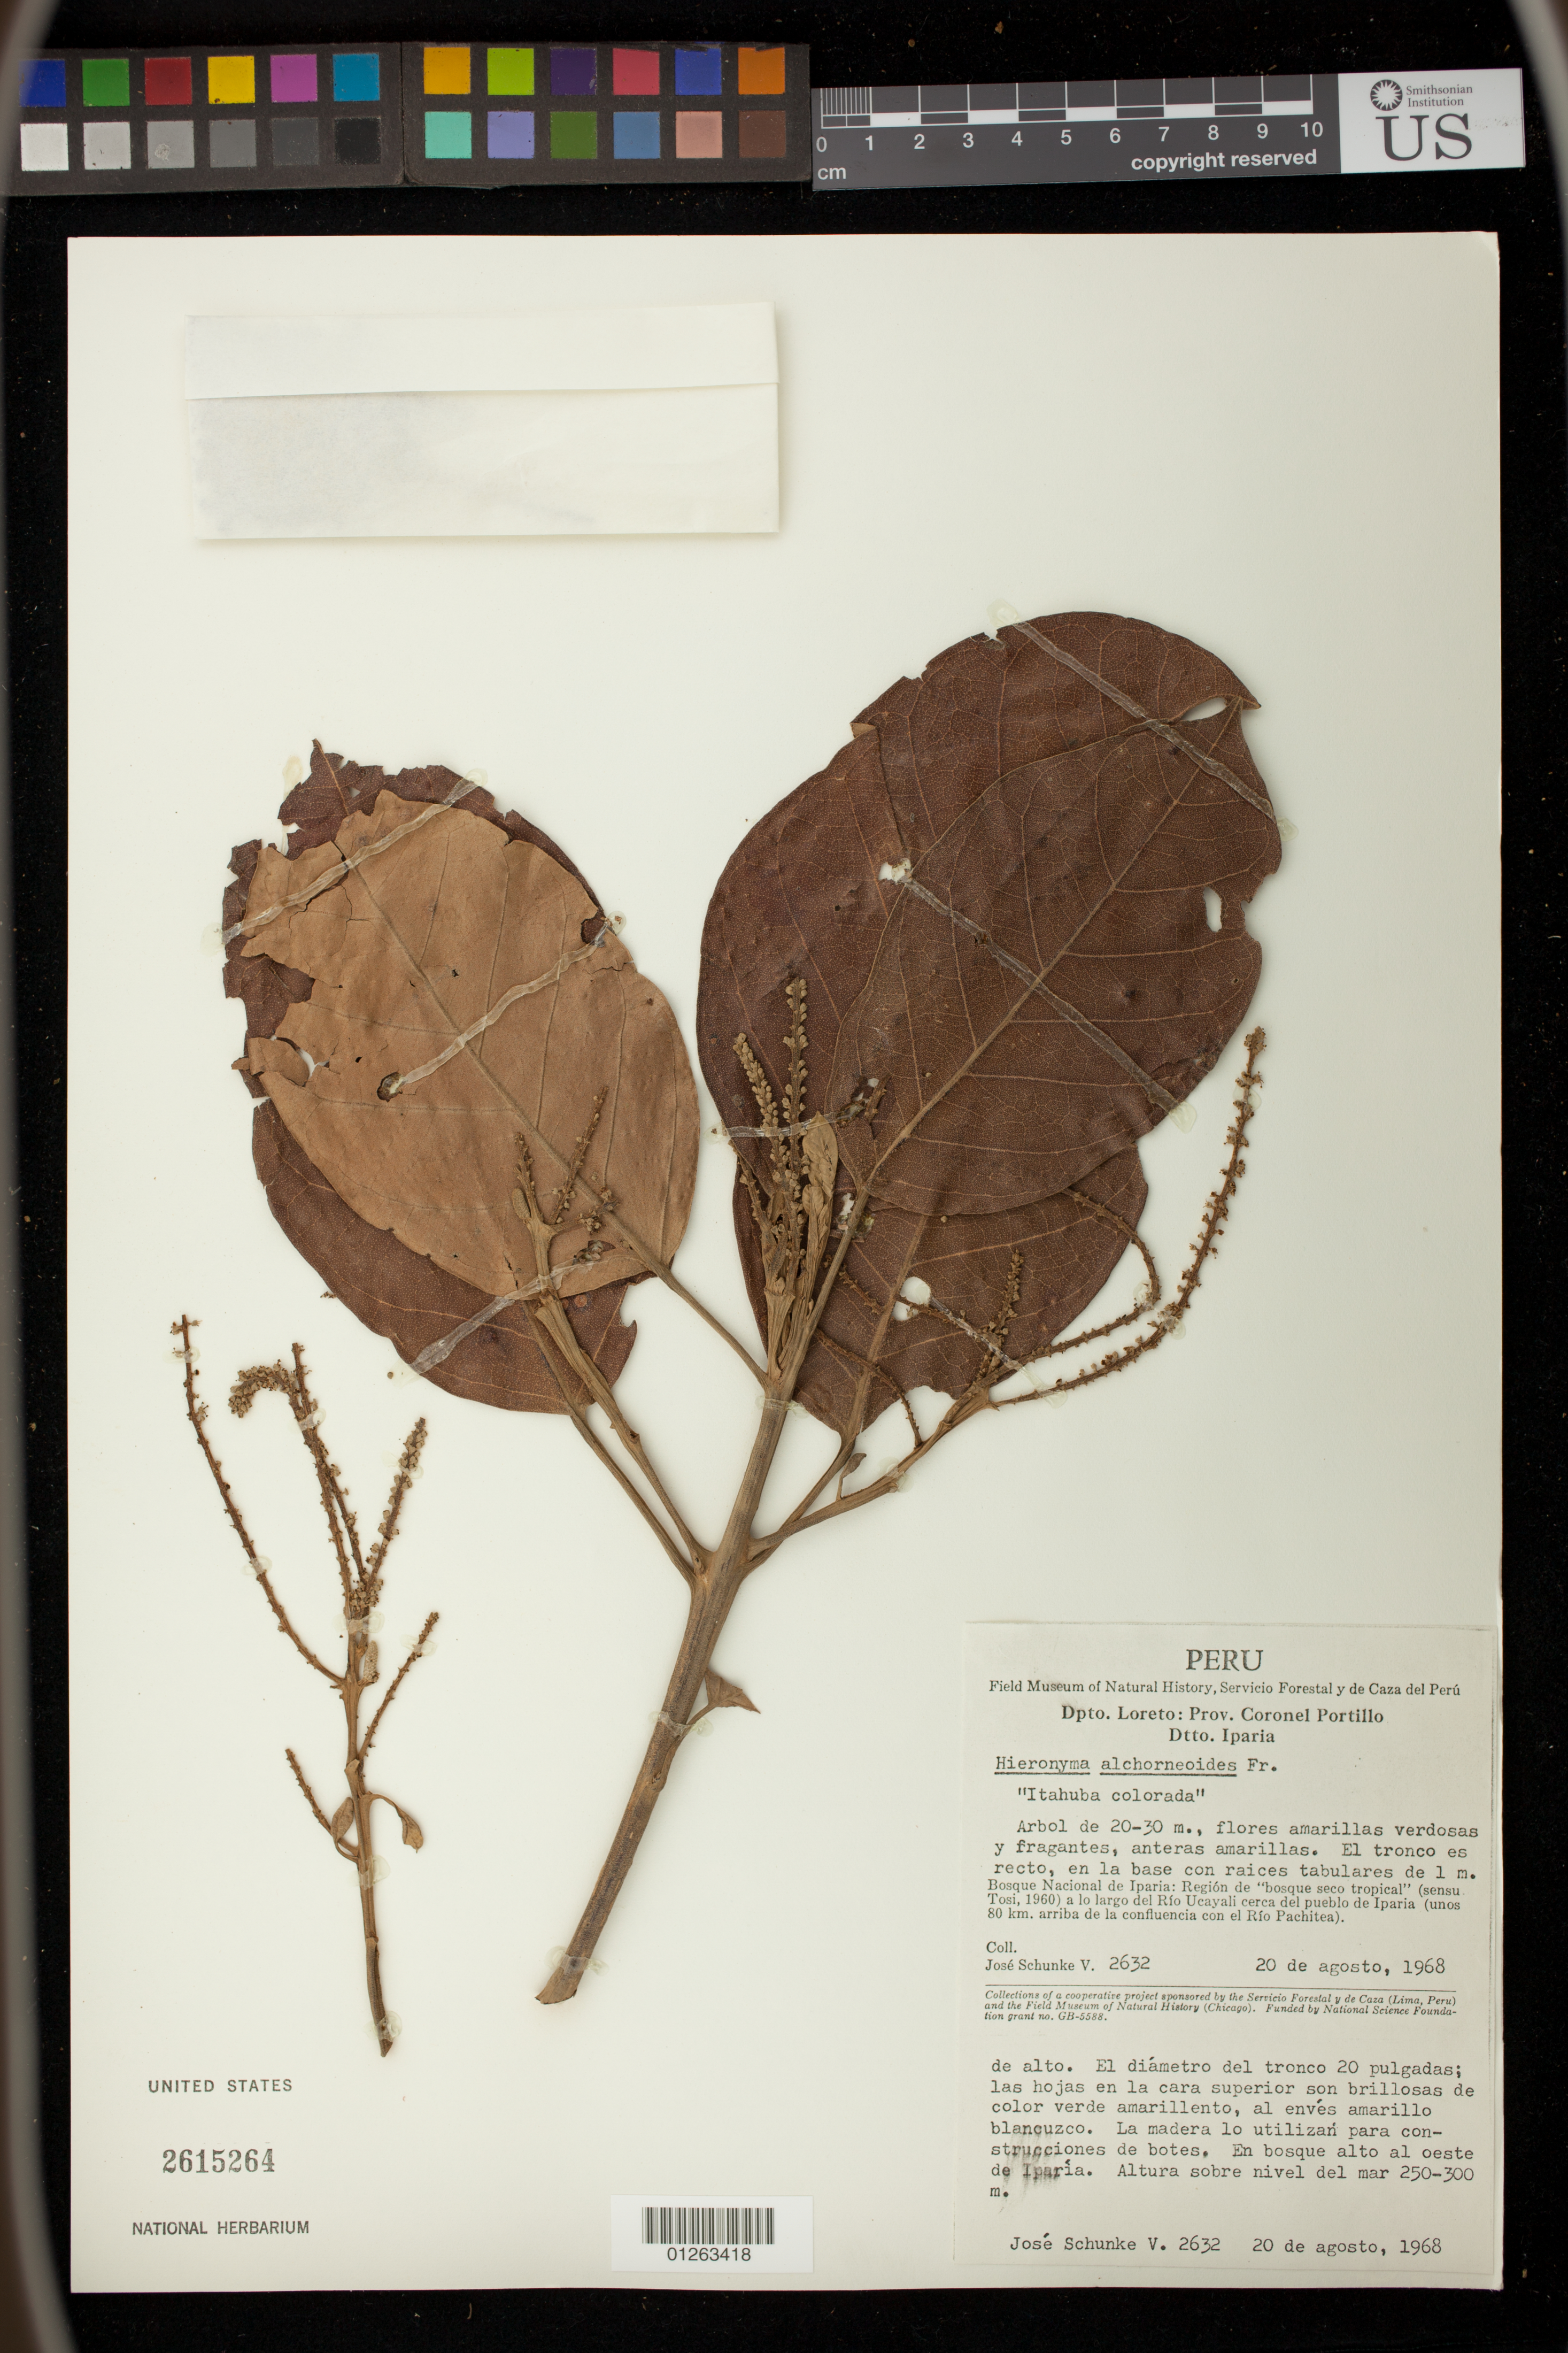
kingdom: Plantae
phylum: Tracheophyta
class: Magnoliopsida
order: Malpighiales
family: Phyllanthaceae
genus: Hieronyma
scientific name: Hieronyma alchorneoides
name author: Allemão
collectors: J. Schunke Vigo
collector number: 2632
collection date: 1968-08-20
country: Peru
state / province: Loreto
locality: Prov. Coronel Portillo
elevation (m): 250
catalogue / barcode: US 2615264